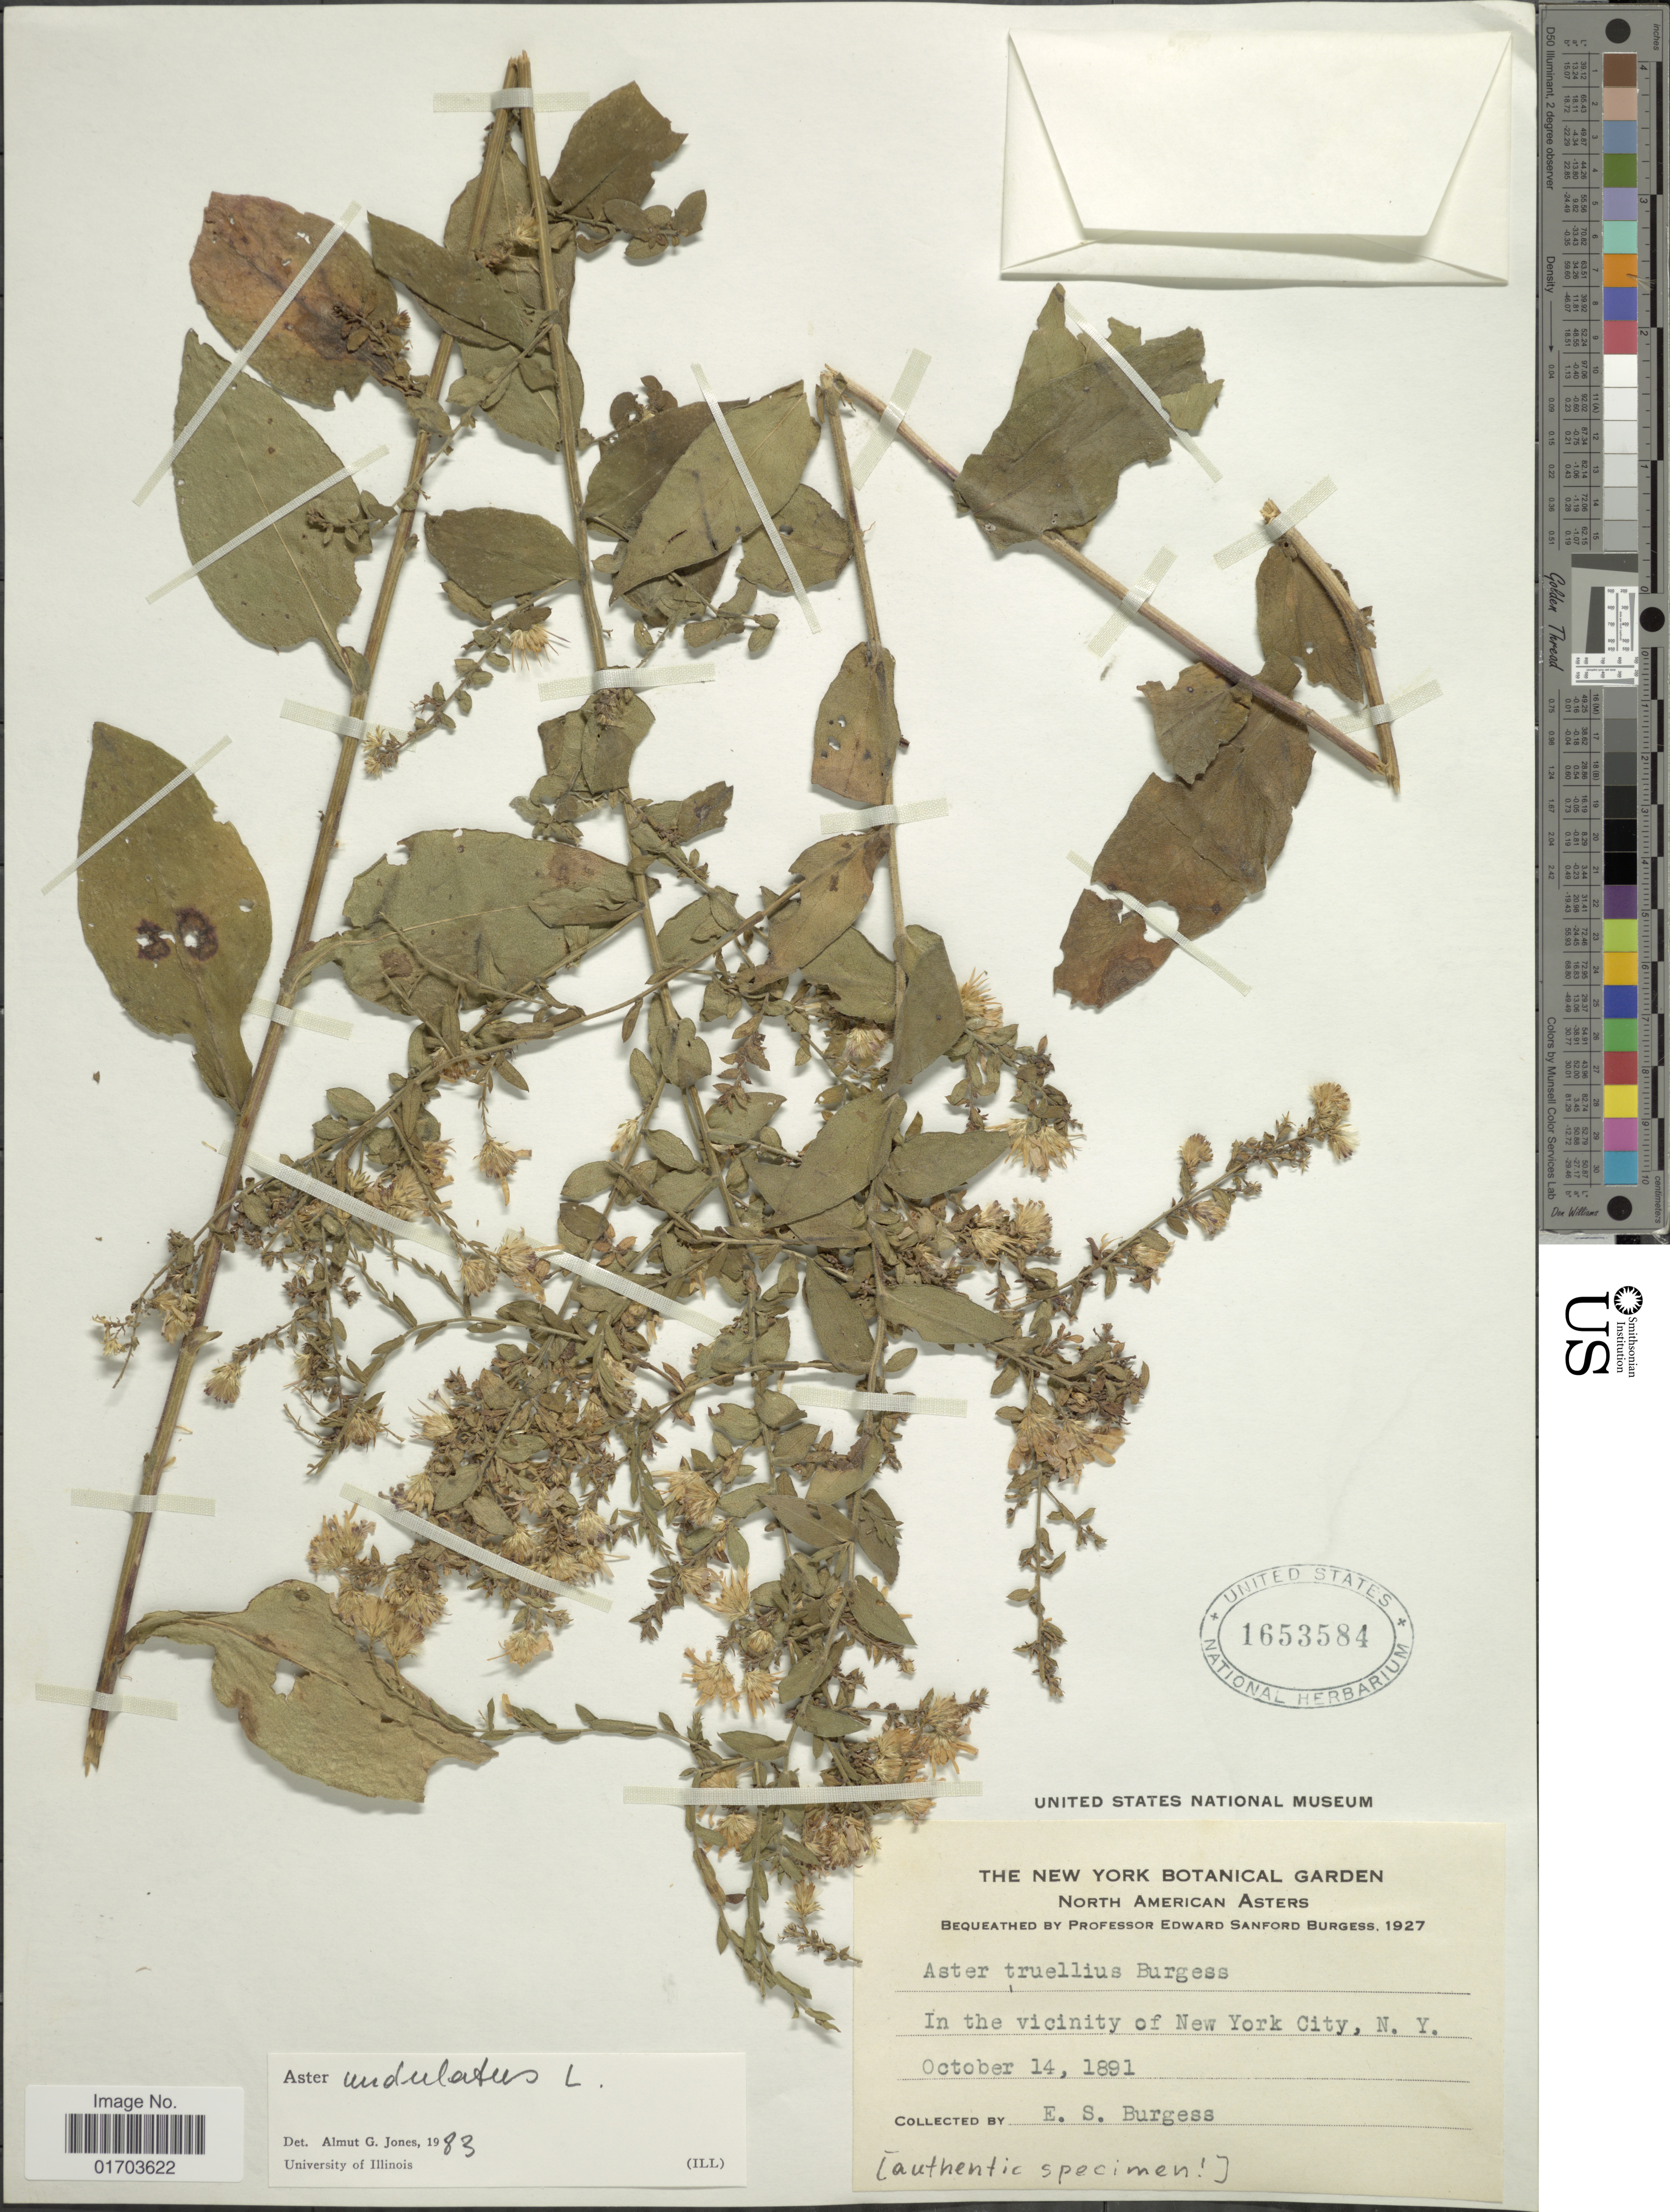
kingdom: Plantae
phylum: Tracheophyta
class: Magnoliopsida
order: Asterales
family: Asteraceae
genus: Symphyotrichum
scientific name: Symphyotrichum undulatum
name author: (L.) G.L. Nesom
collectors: E. Burgess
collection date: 1891-10-14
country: United States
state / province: New York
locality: In the vicinity of New York City, N.Y.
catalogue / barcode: US 1653584